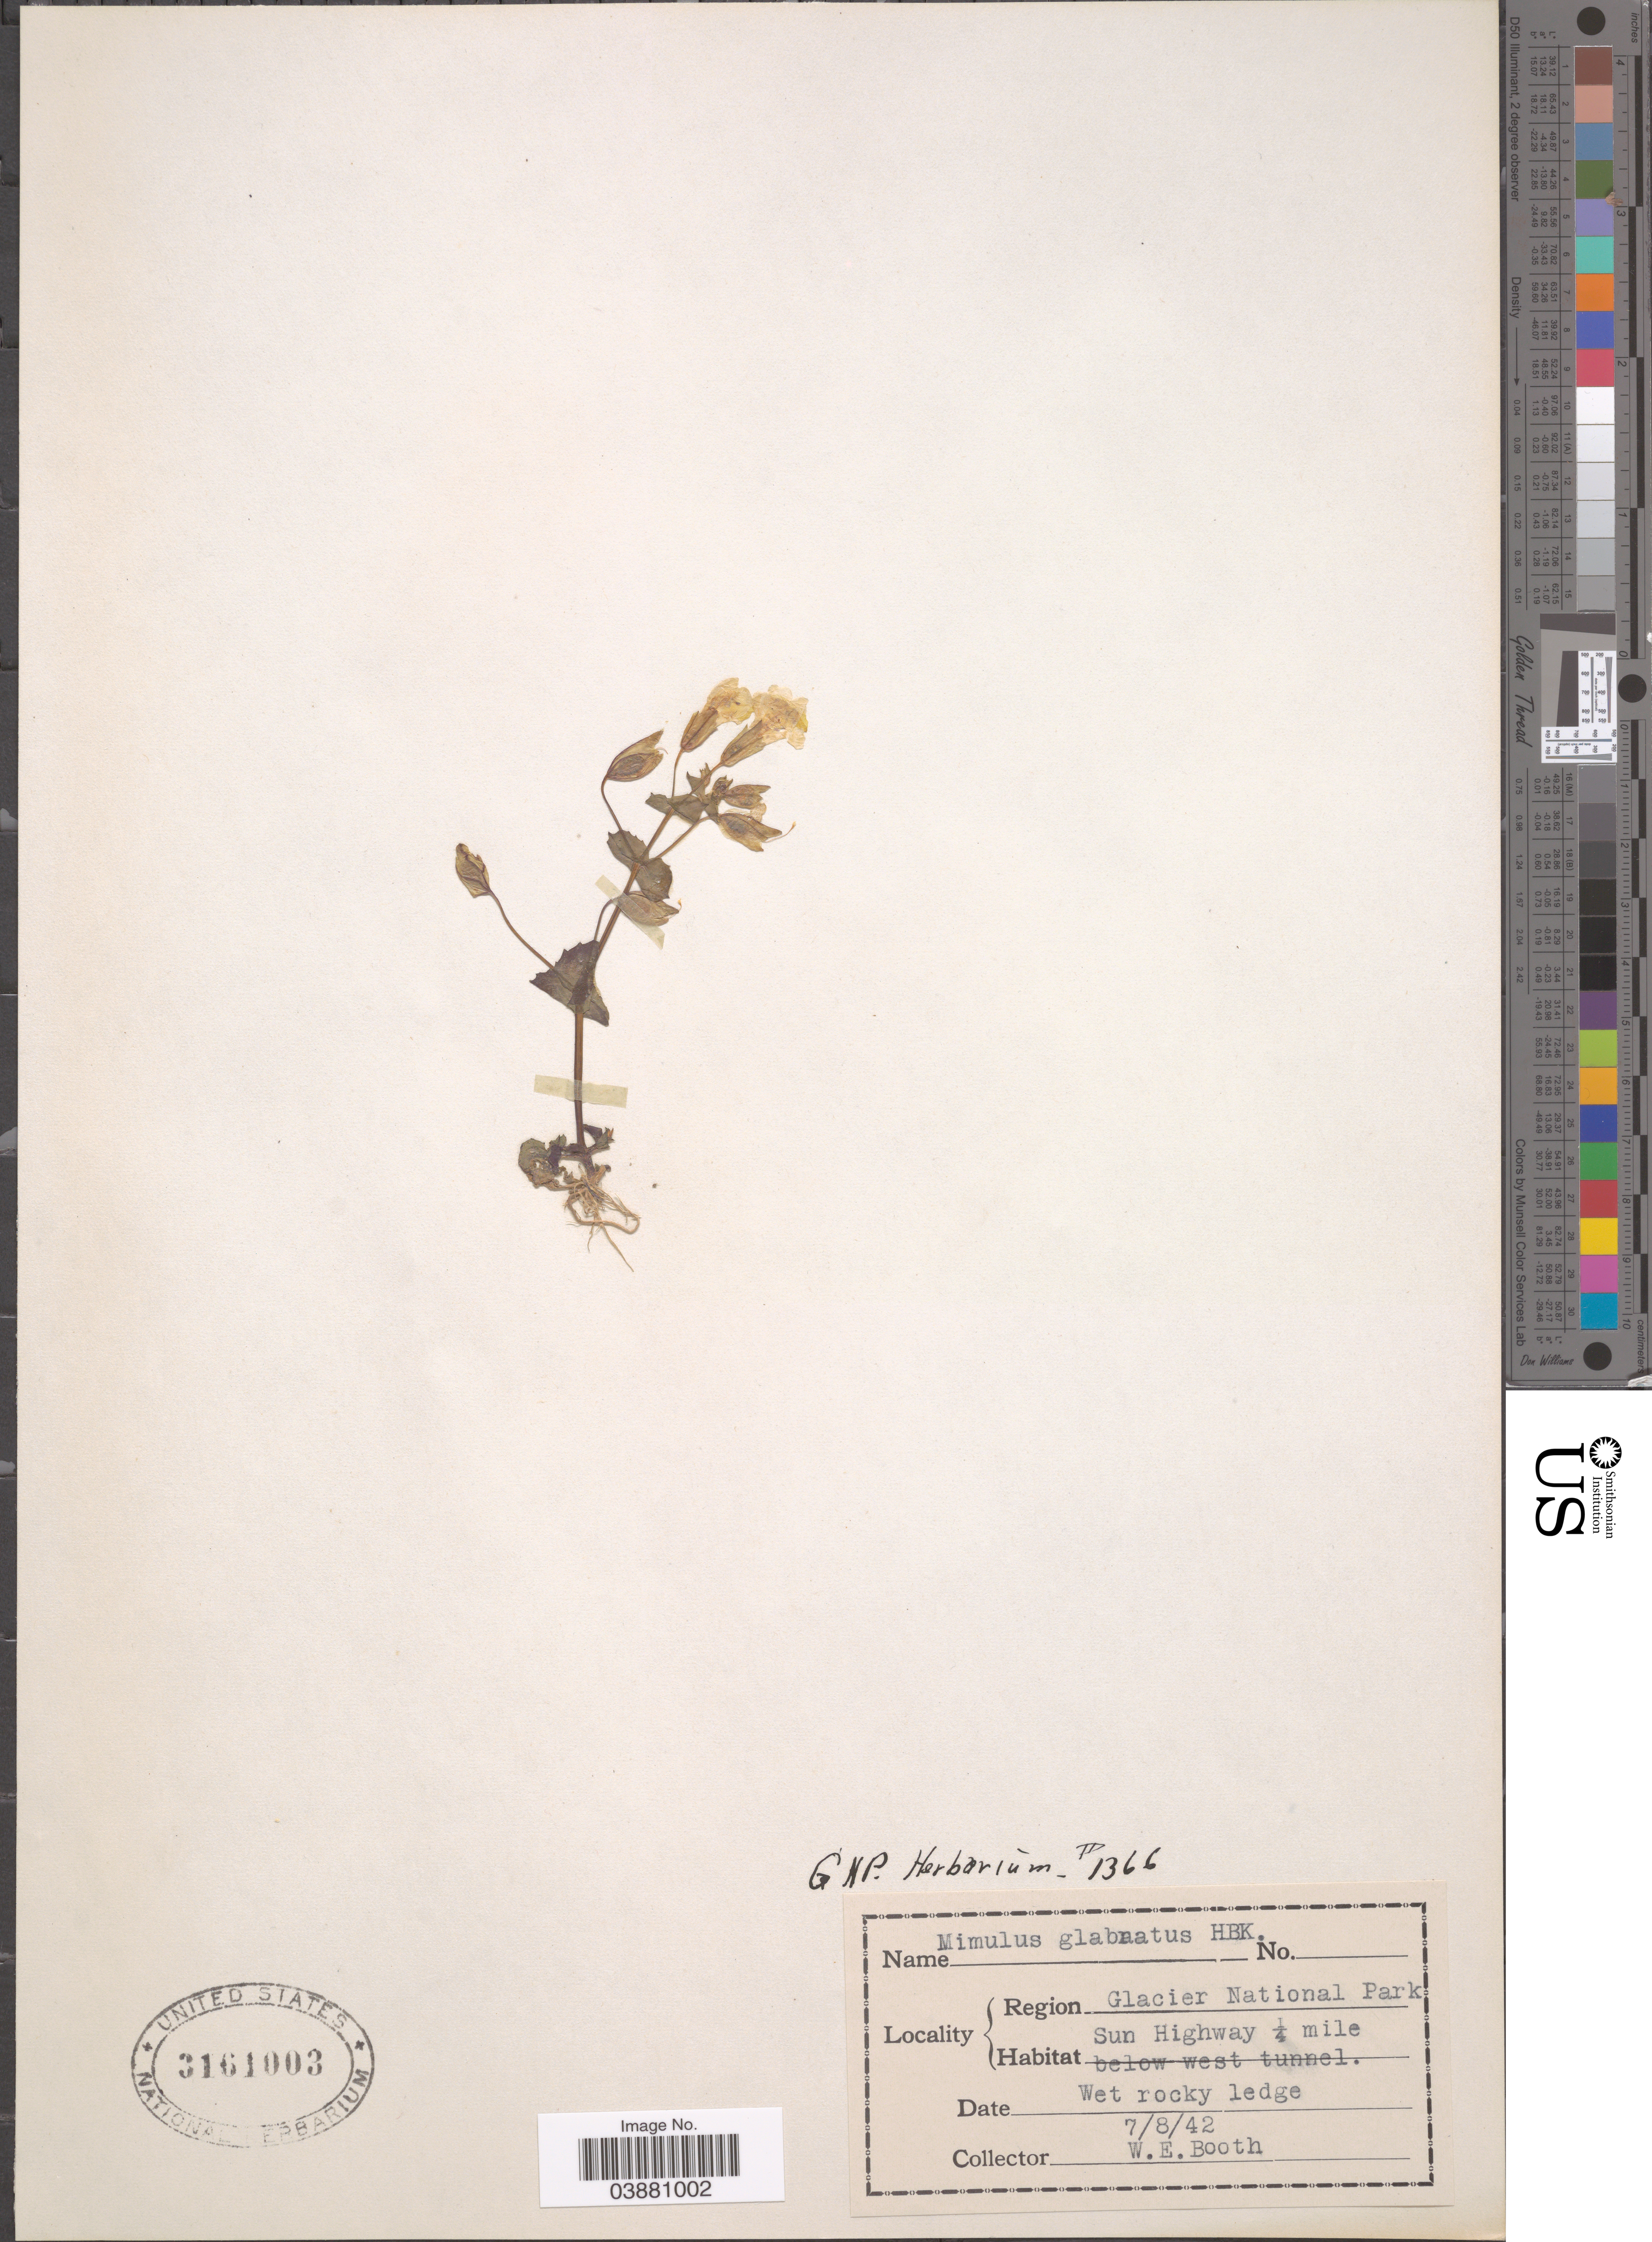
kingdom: Plantae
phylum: Tracheophyta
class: Magnoliopsida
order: Lamiales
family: Phrymaceae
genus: Mimulus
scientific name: Mimulus glabratus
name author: Kunth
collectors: ex herb. G. N. P.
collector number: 1366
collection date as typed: Transcribed d/m/y: 8/7/42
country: United States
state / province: Montana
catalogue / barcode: US 3161003